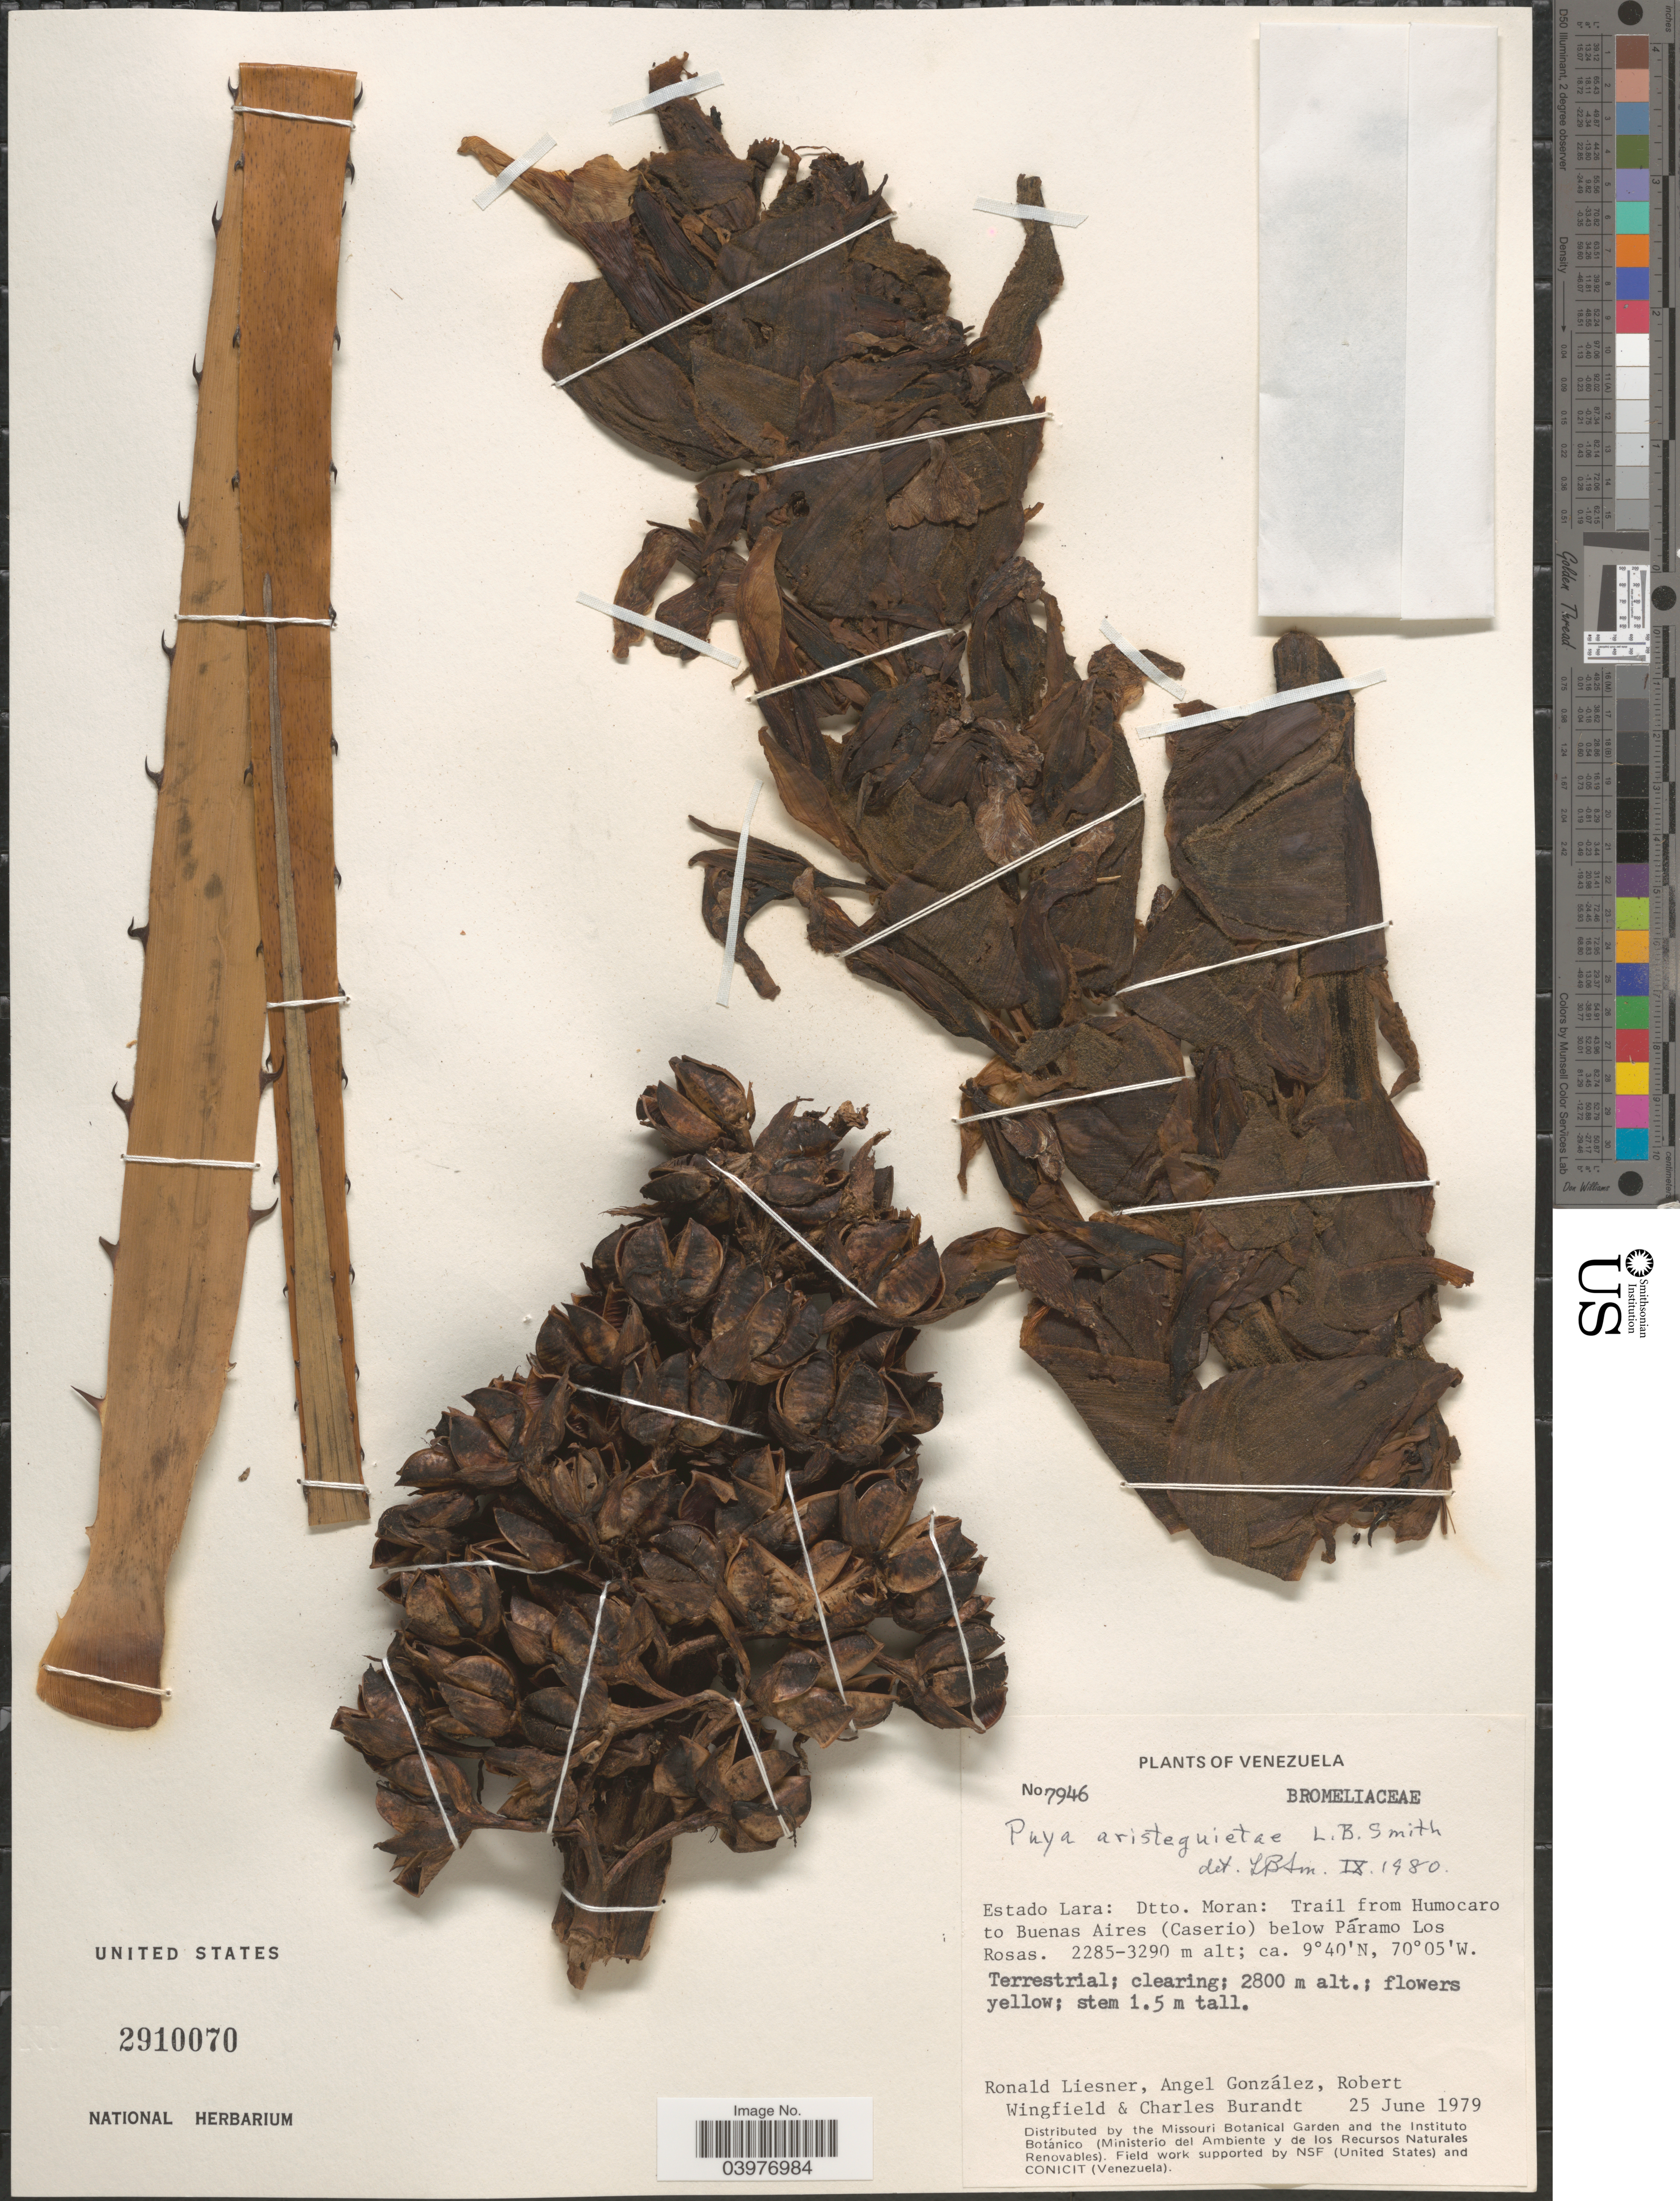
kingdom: Plantae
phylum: Tracheophyta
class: Liliopsida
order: Poales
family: Bromeliaceae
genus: Puya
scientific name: Puya aristeguietae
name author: L.B. Sm.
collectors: R. L. Liesner, A. C. González, R. C. Wingfield & C. Burandt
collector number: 7946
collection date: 1979-06-25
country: Venezuela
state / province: Lara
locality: Dtto. Moran: Trail from Humocaro to Buenas Aires (Caserio) below Páramo Los Rosas.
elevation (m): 2800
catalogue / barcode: US 2910070